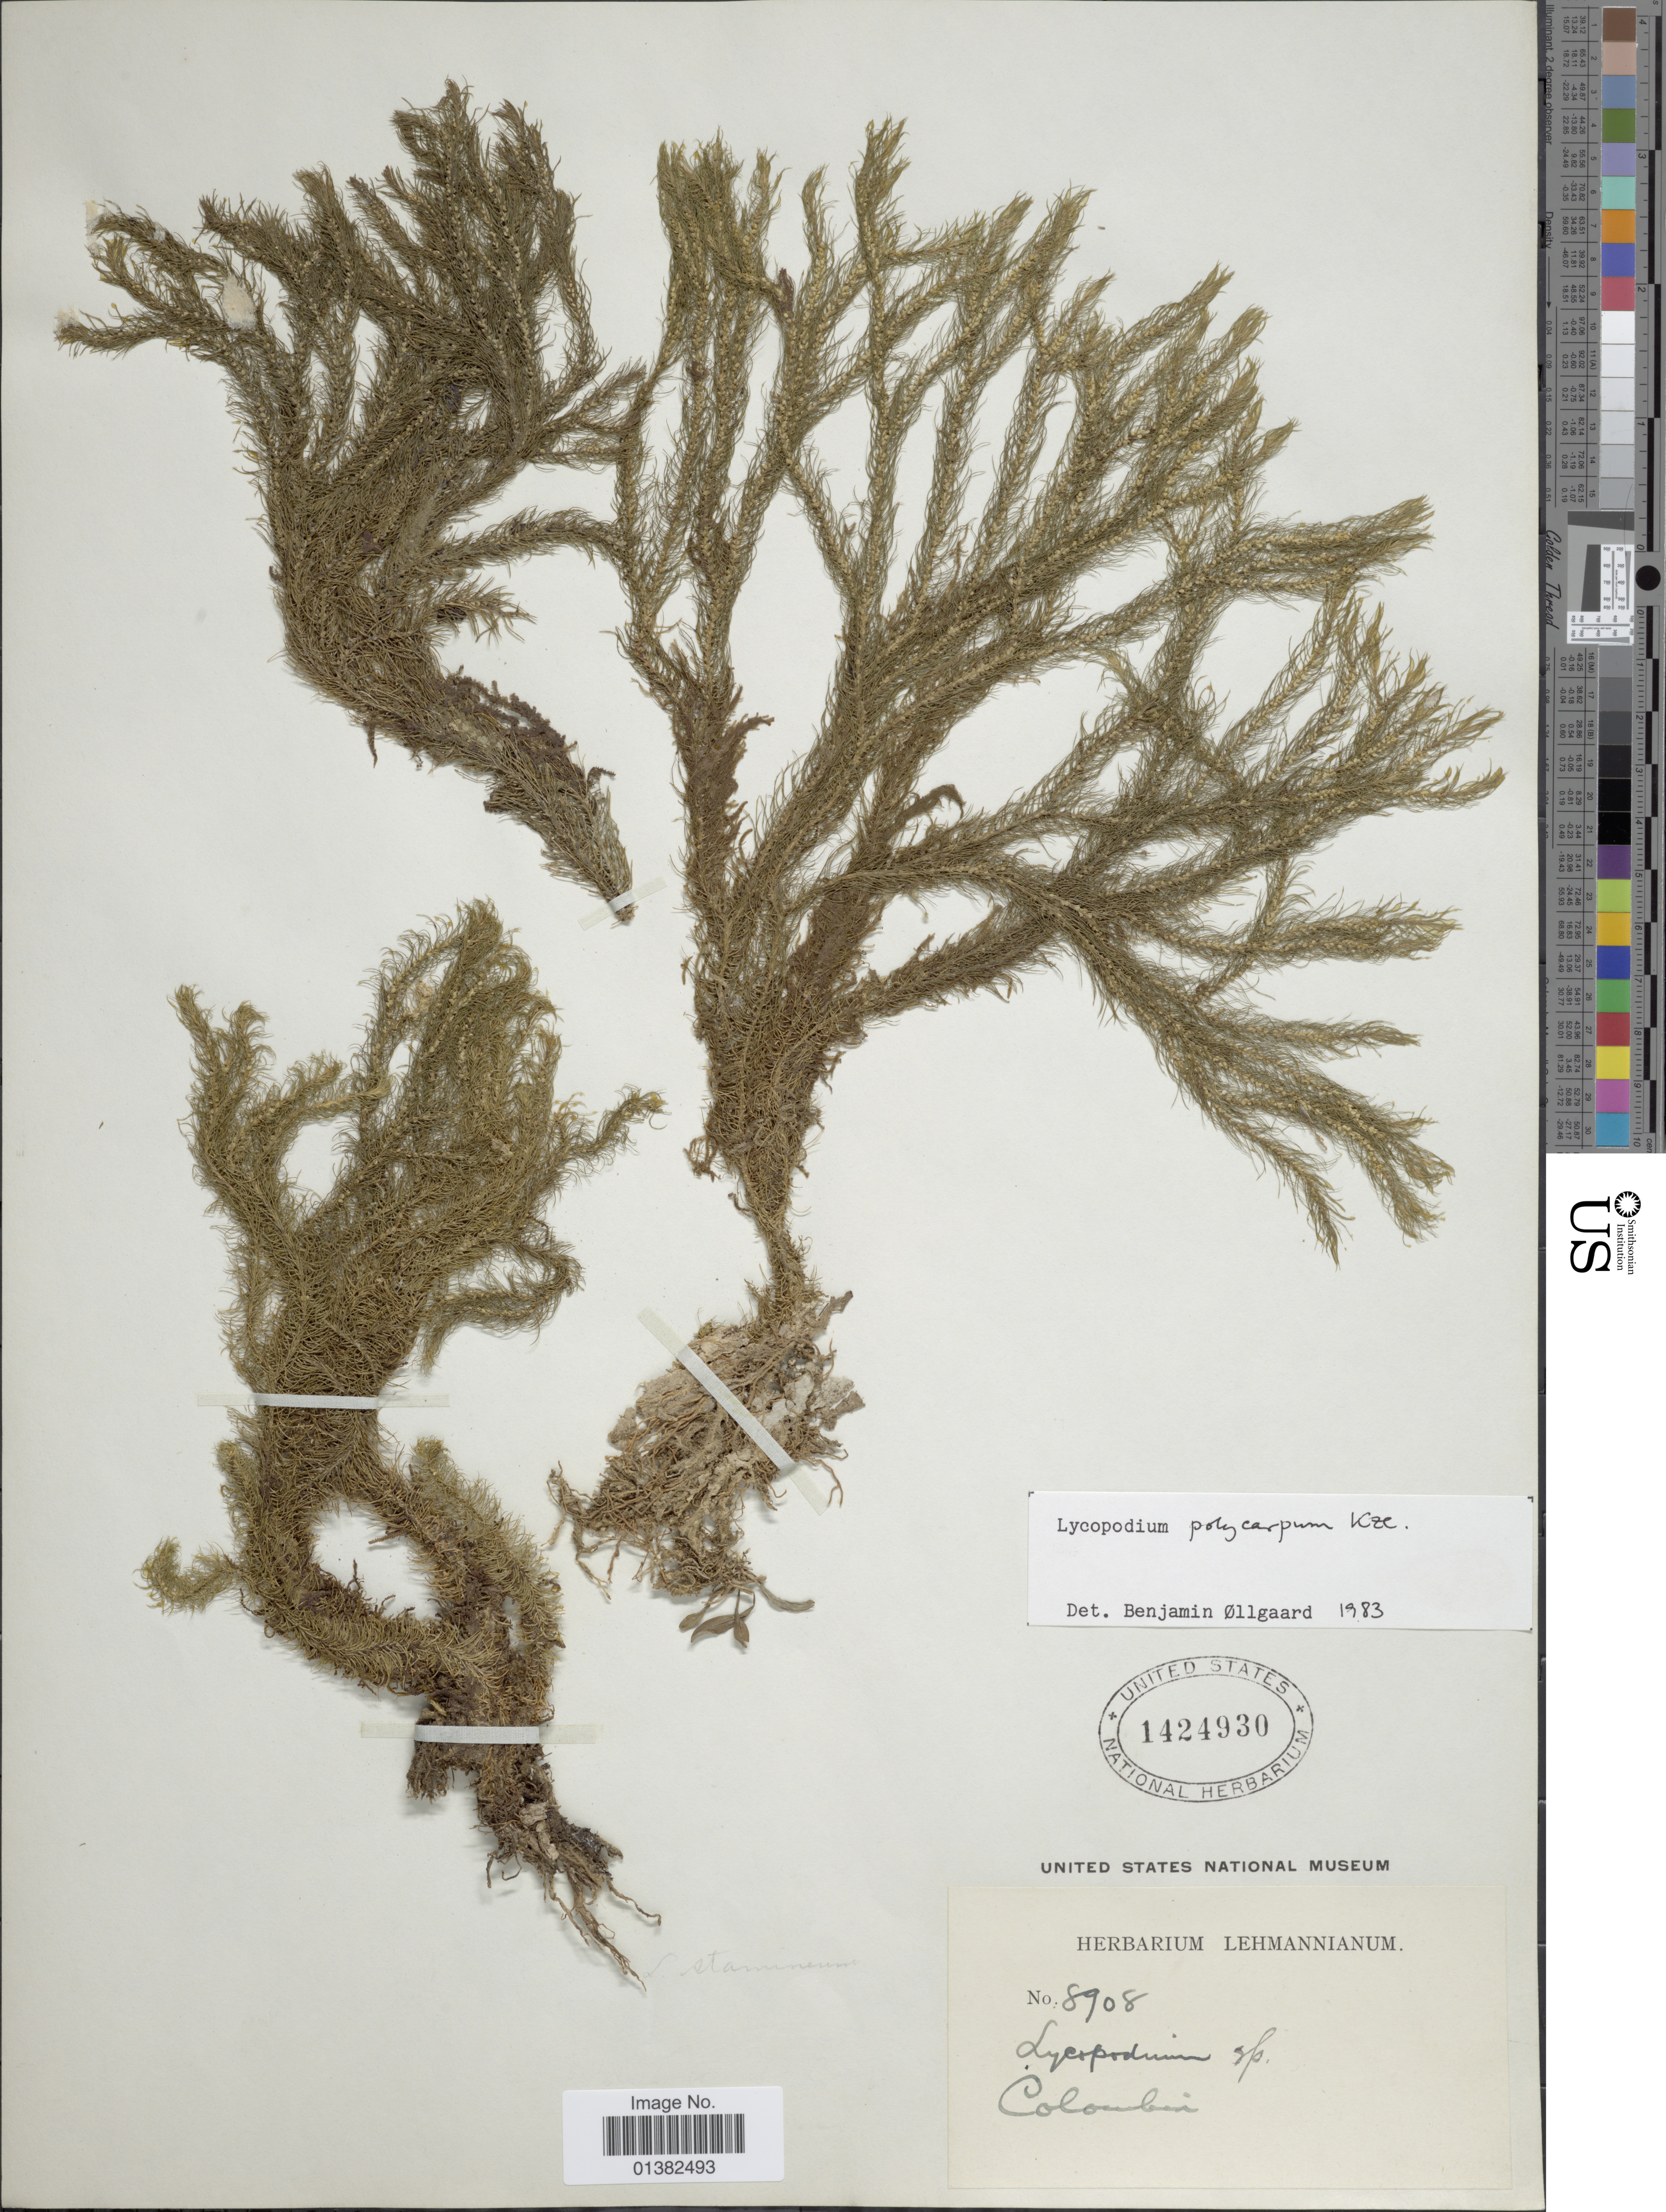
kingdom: Plantae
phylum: Tracheophyta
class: Lycopodiopsida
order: Lycopodiales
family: Lycopodiaceae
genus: Phlegmariurus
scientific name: Phlegmariurus polycarpos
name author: (Kunze) B. Øllg.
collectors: ex herb. Lehmannianum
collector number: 8908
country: Colombia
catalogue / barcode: US 1424930